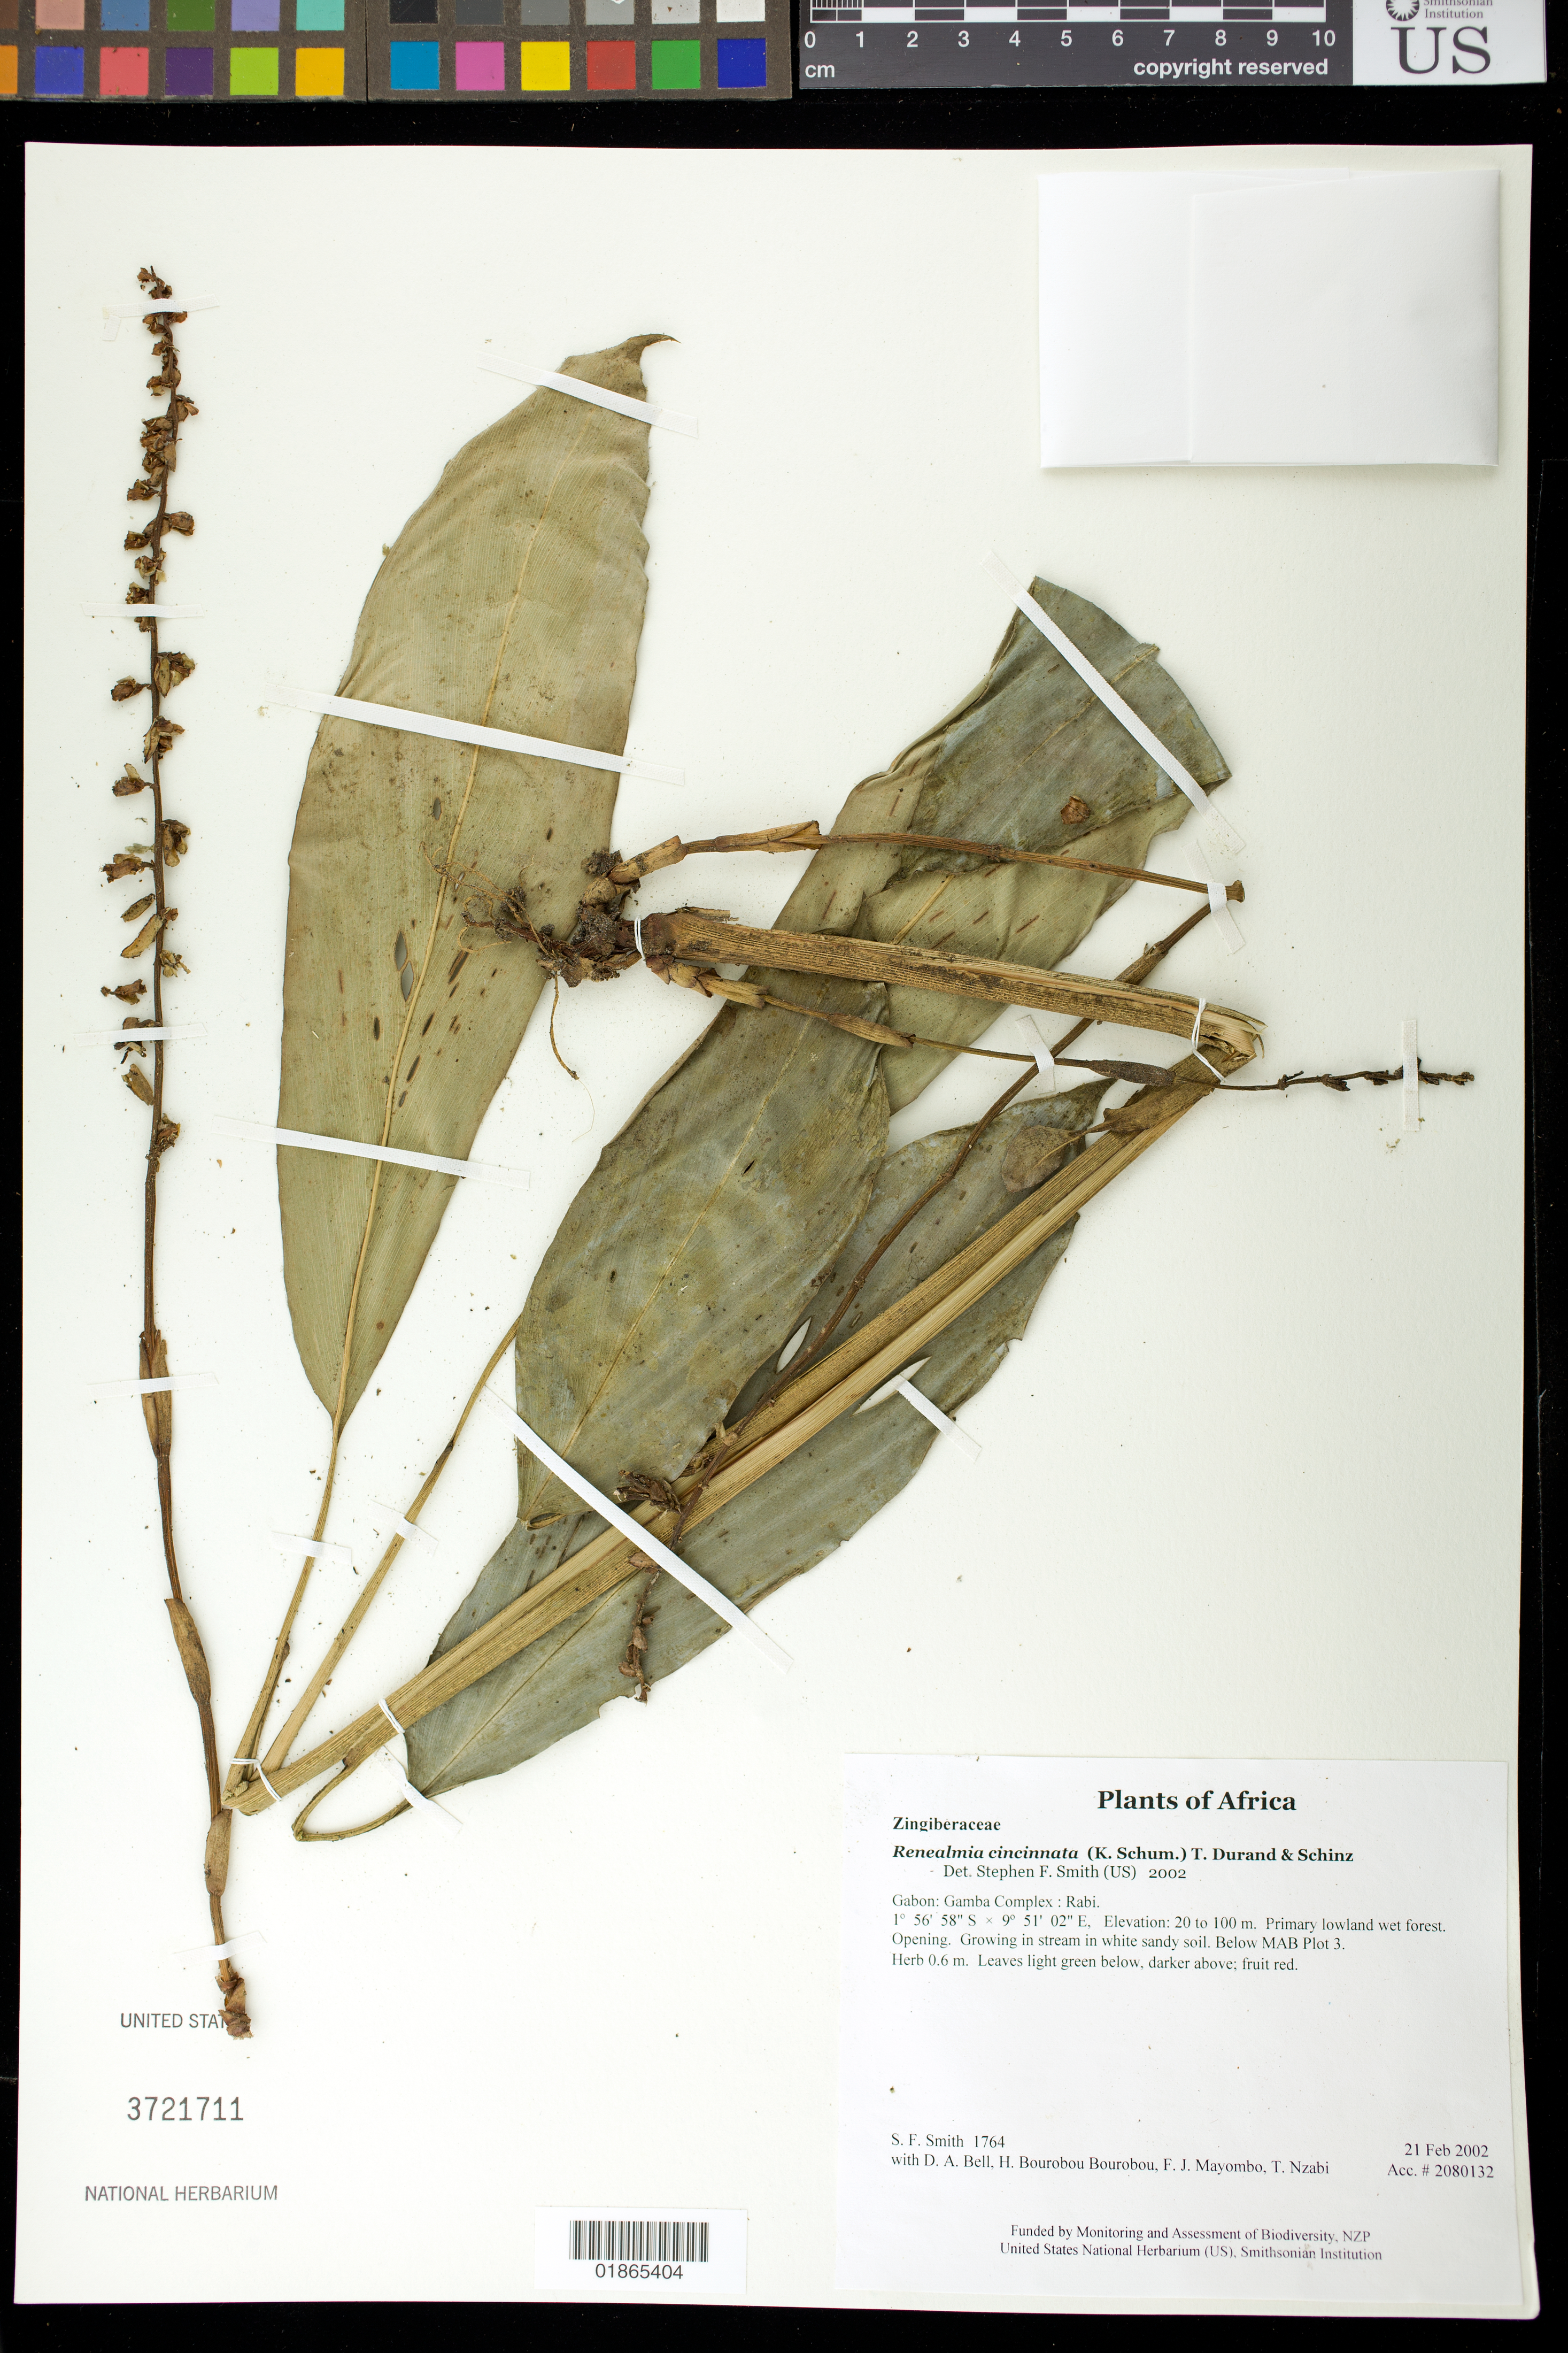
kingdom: Plantae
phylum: Tracheophyta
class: Liliopsida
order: Zingiberales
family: Zingiberaceae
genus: Renealmia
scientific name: Renealmia cincinnata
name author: (K. Schum.) Durand & Schinz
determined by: Smith, Stephen F., (US), NMNH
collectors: S.F. Smith, D. A. Bell, H. Bourobou Bourobou & F. J. Mayombo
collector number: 1764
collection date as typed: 21 Feb 2002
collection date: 2002-02-21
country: Gabon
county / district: Gamba Complex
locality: Rabi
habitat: Primary lowland wet forest. Opening. Growing in stream in white sandy soil. Below MAB Plot 3.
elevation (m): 20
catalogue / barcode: US 3721711